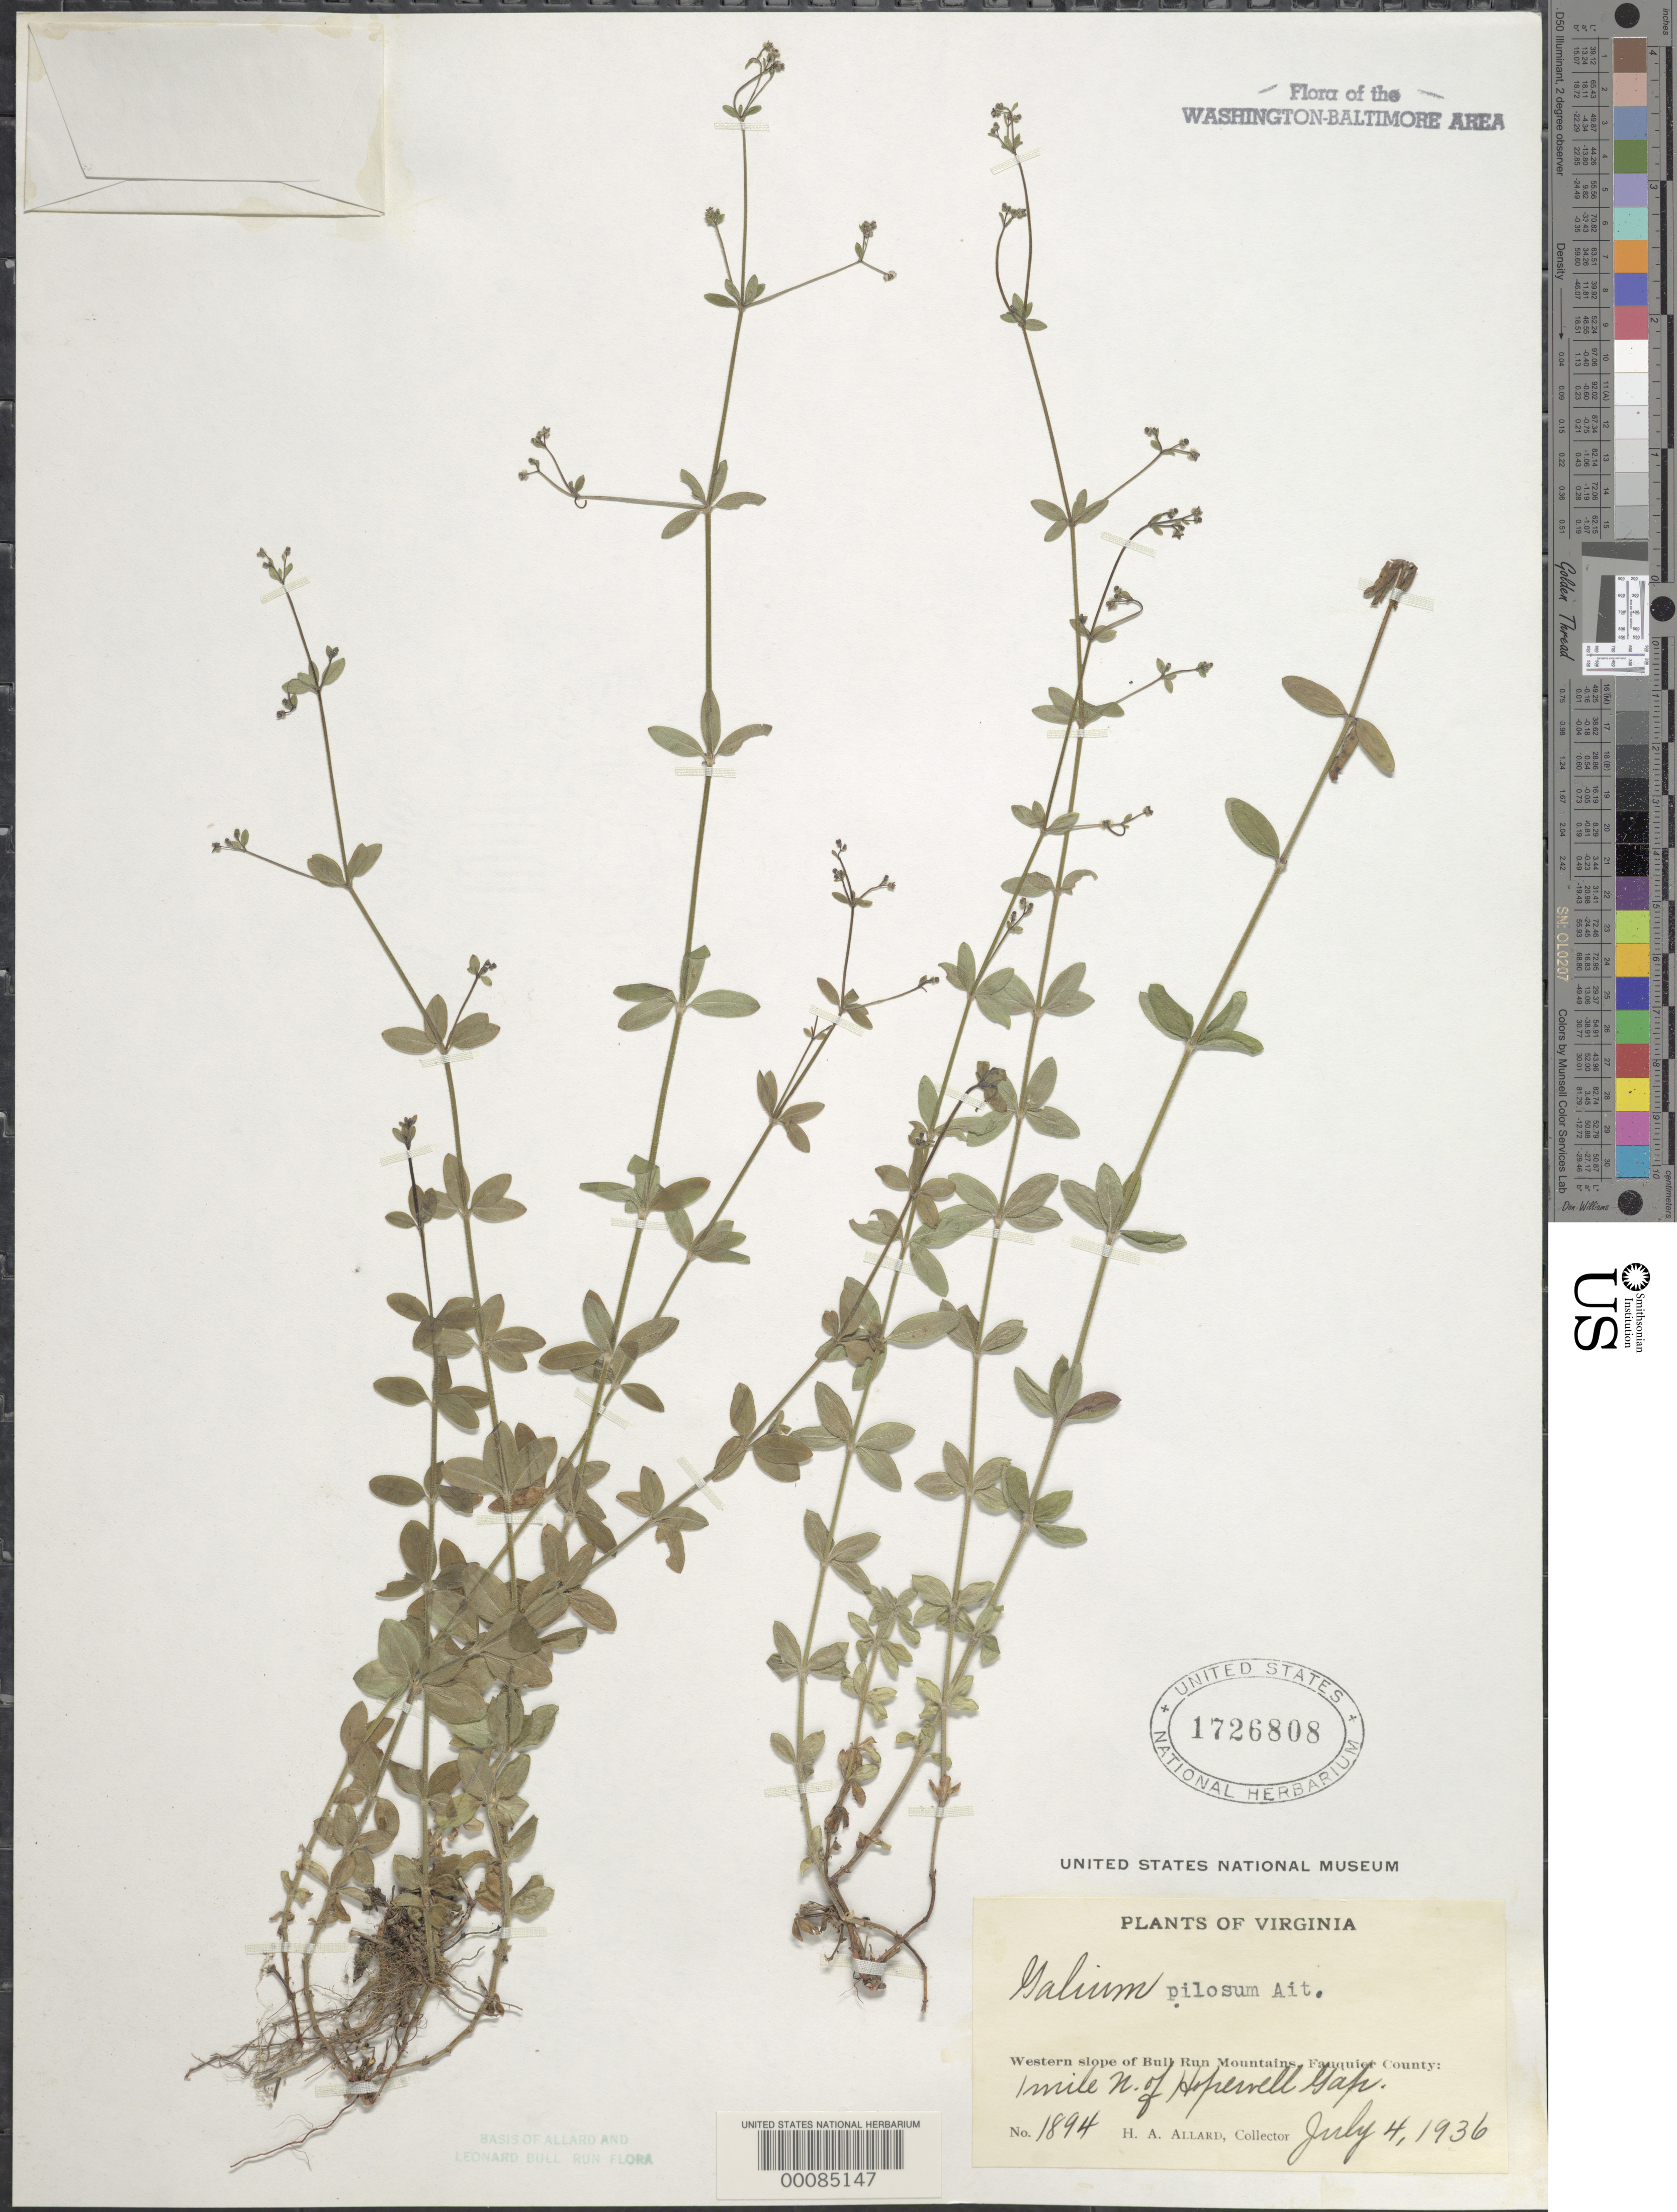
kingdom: Plantae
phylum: Tracheophyta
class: Magnoliopsida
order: Gentianales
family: Rubiaceae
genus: Galium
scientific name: Galium pilosum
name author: Aiton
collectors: H. A. Allard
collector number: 1894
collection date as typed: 04 Jul 1936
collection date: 1936-07-04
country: United States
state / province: Virginia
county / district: Fauquier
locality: Hopewell Gap, west slope of Bull Run Mts.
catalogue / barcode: US 1726808